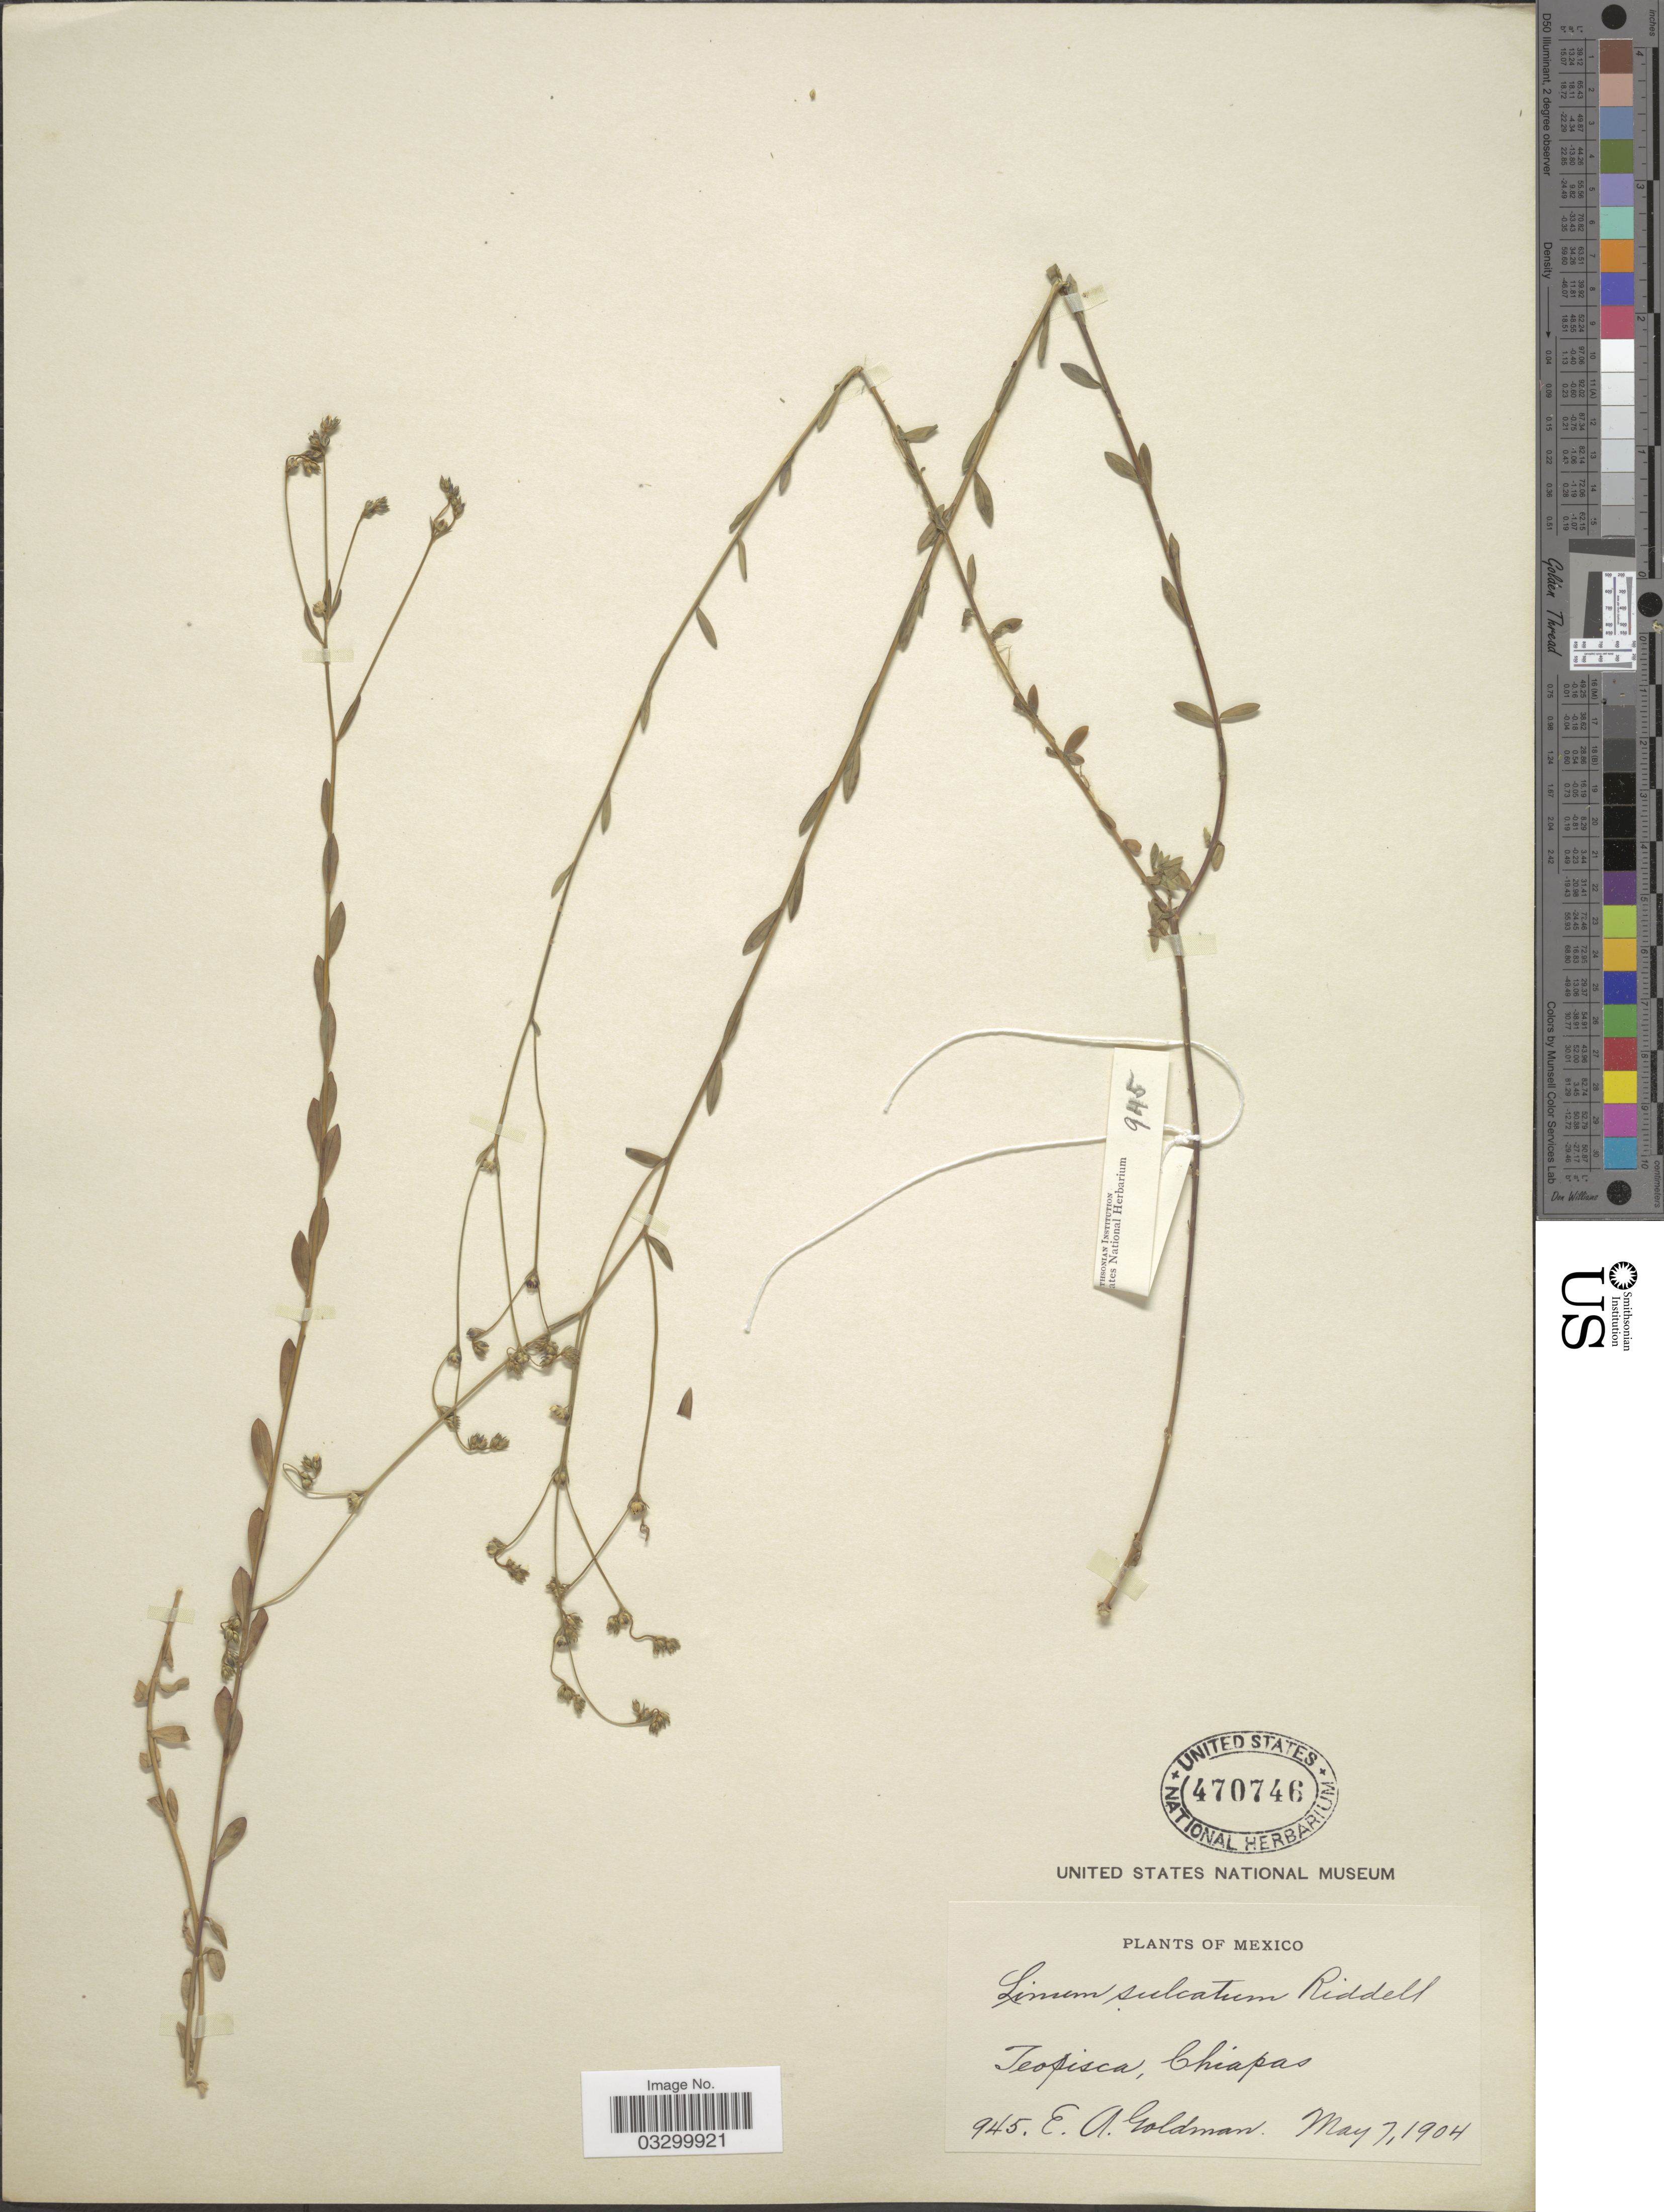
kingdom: Plantae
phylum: Tracheophyta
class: Magnoliopsida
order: Malpighiales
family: Linaceae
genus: Linum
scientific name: Linum sulcatum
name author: Riddell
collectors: E. A. Goldman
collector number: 945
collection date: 1904-05-07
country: Mexico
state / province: Chiapas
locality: Teopisca.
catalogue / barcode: US 470746